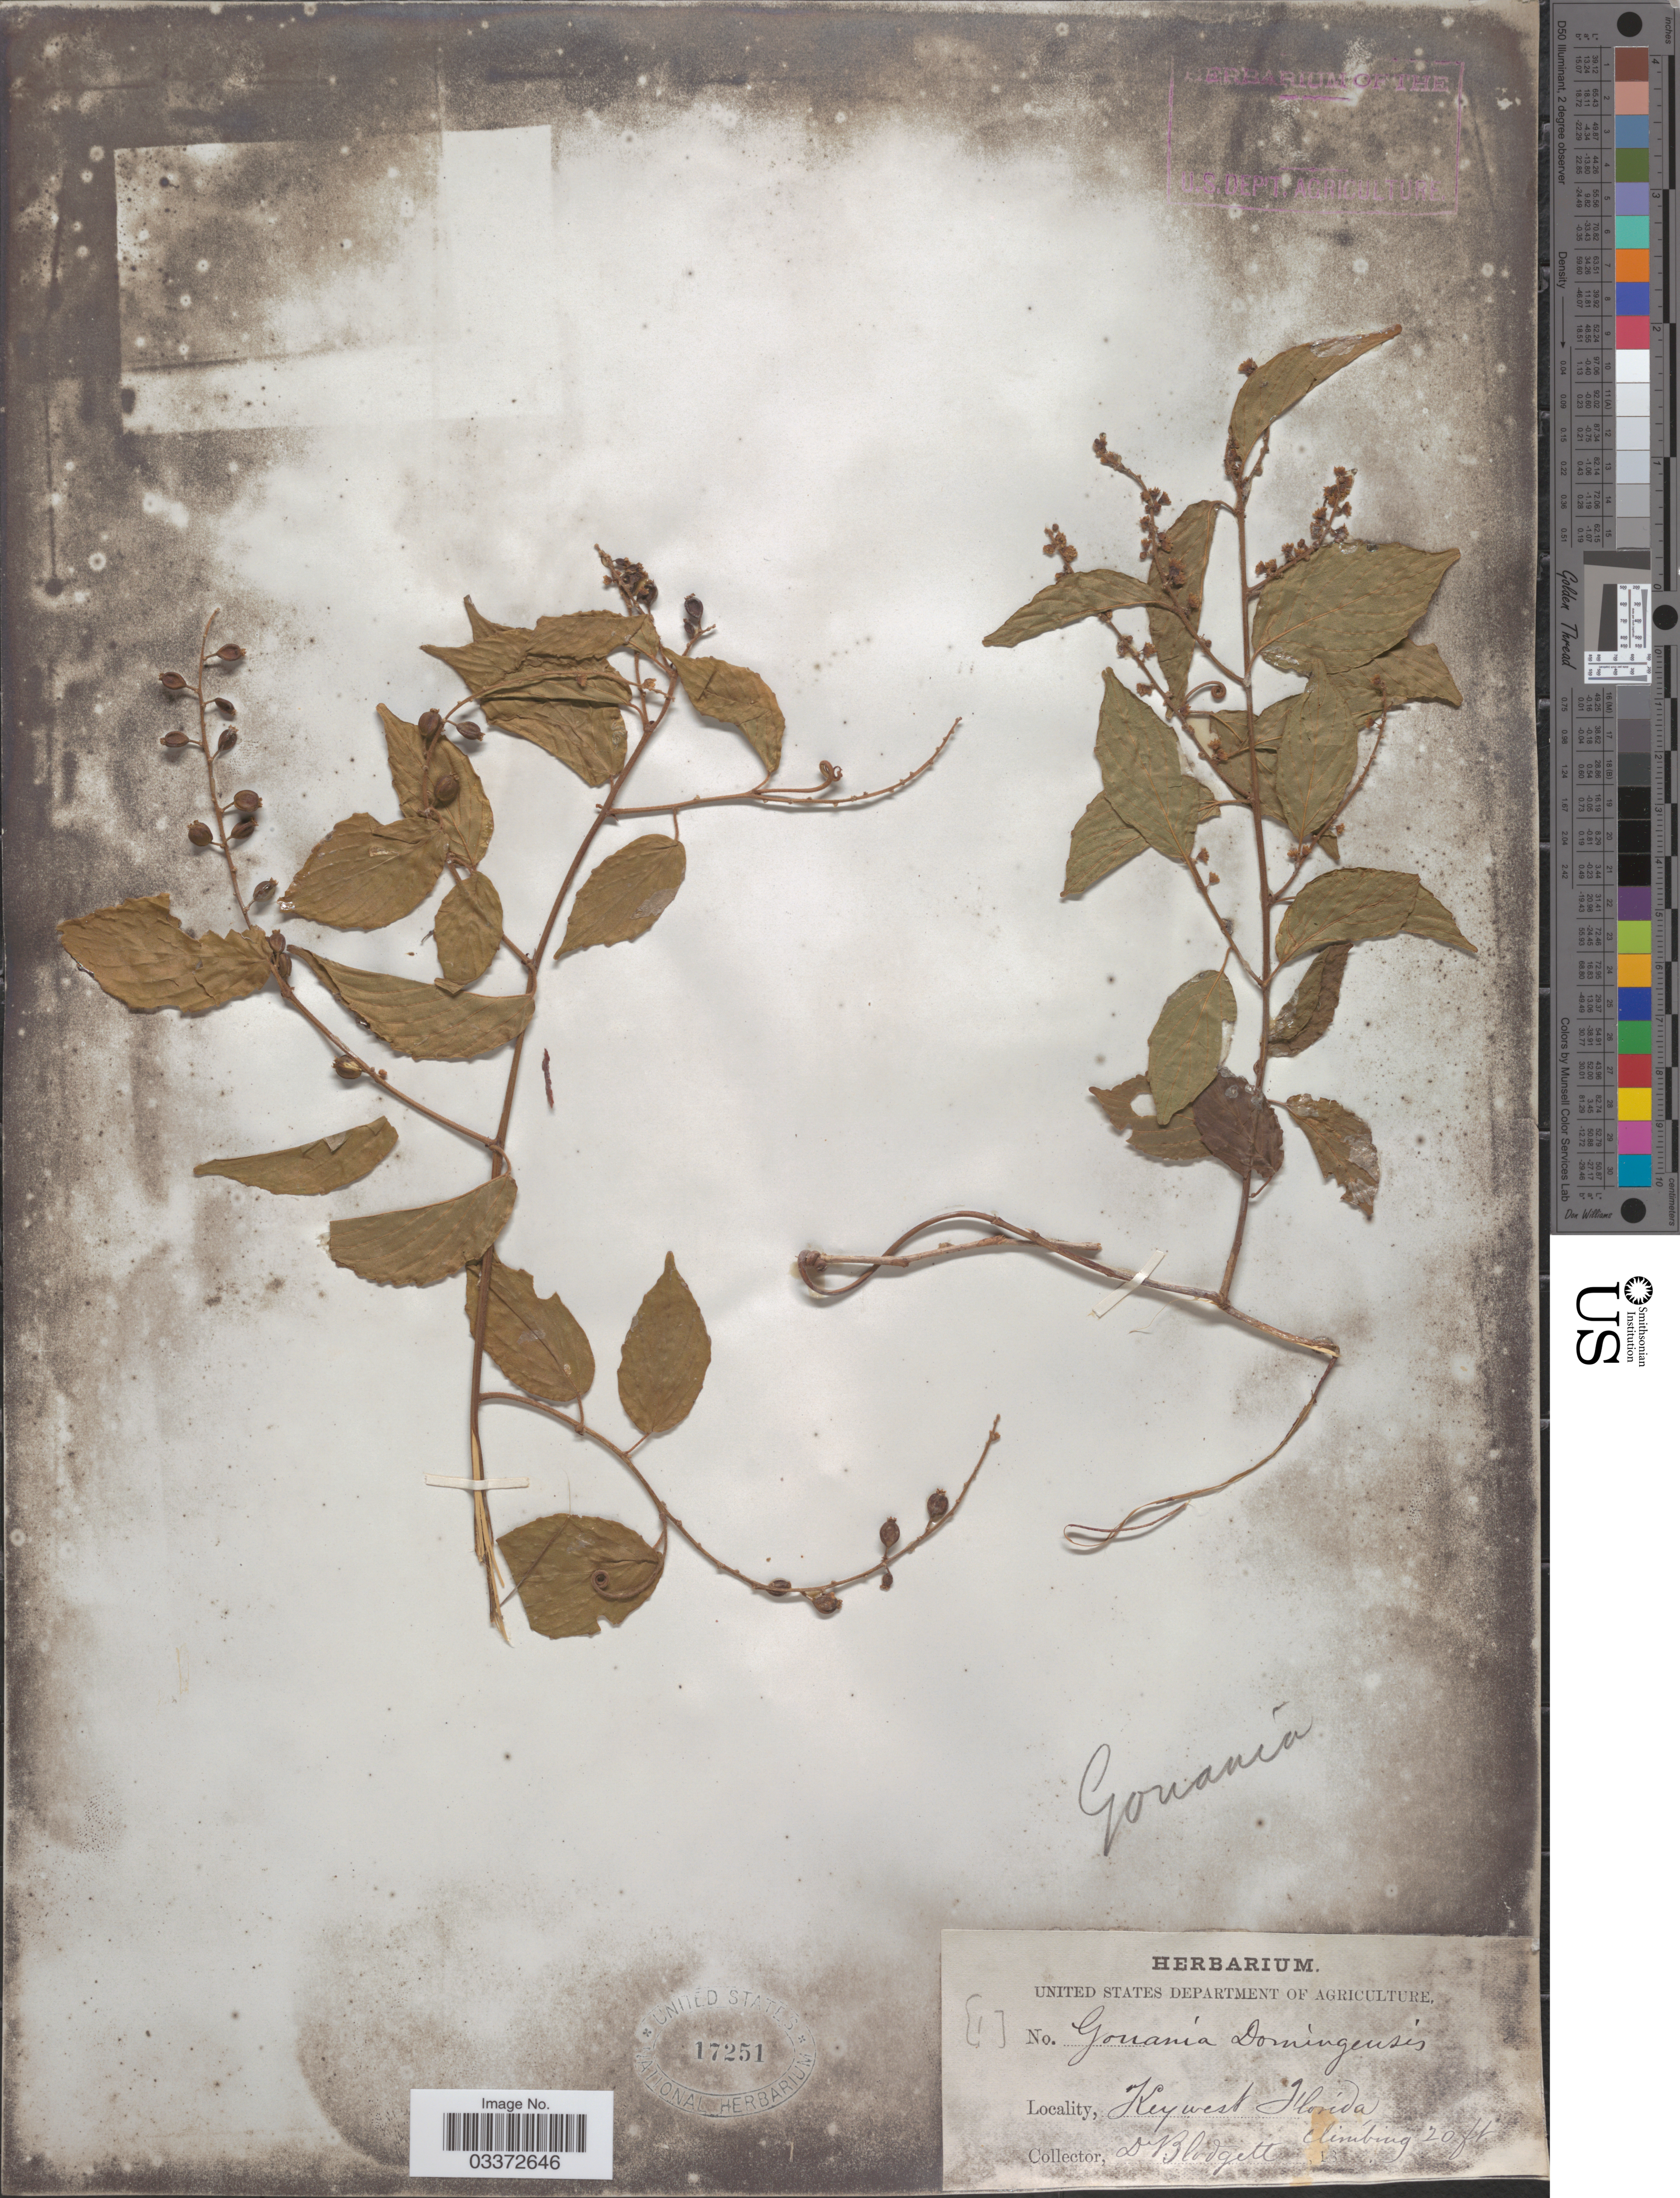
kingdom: Plantae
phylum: Tracheophyta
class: Magnoliopsida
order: Rosales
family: Rhamnaceae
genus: Gouania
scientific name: Gouania lupuloides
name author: (L.) Urb.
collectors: -. Blodgett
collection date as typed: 18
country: United States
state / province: Florida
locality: Keywest.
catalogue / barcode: US 17251